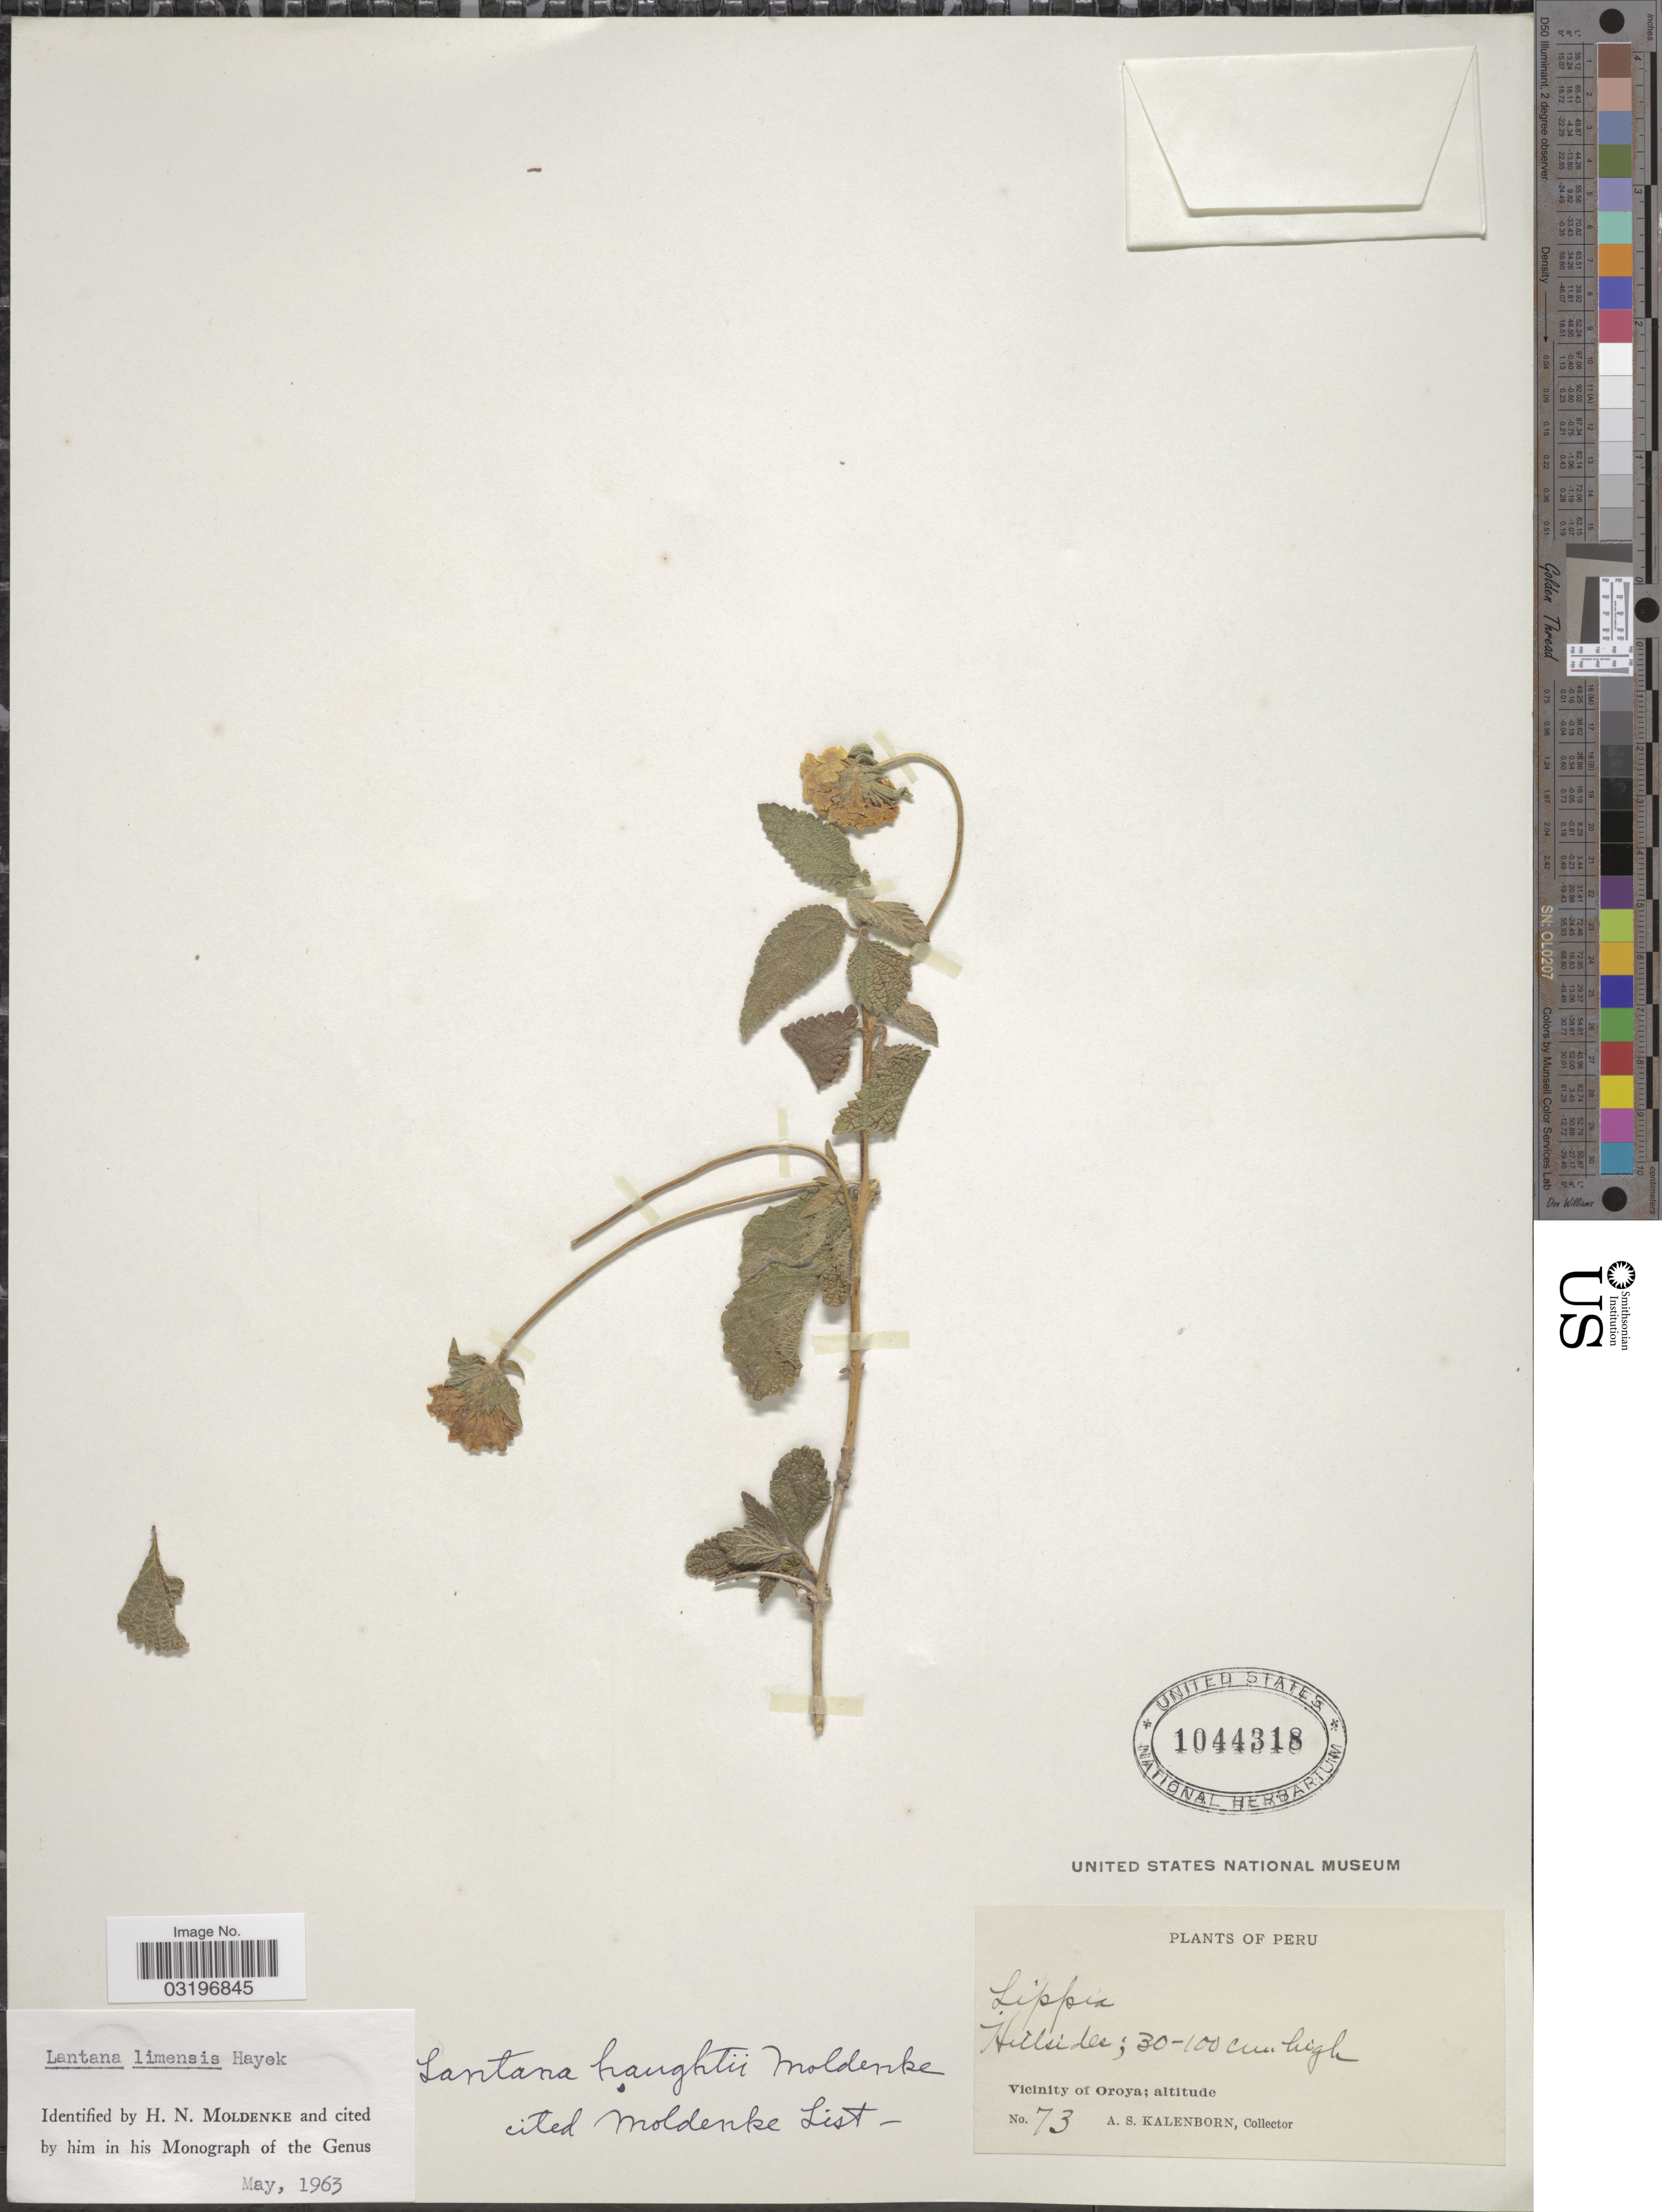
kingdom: Plantae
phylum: Tracheophyta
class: Magnoliopsida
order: Lamiales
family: Verbenaceae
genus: Lantana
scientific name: Lantana limensis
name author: Hayek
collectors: A. Kalenborn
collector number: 73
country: Peru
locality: Vicinity of Oroya.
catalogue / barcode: US 1044318